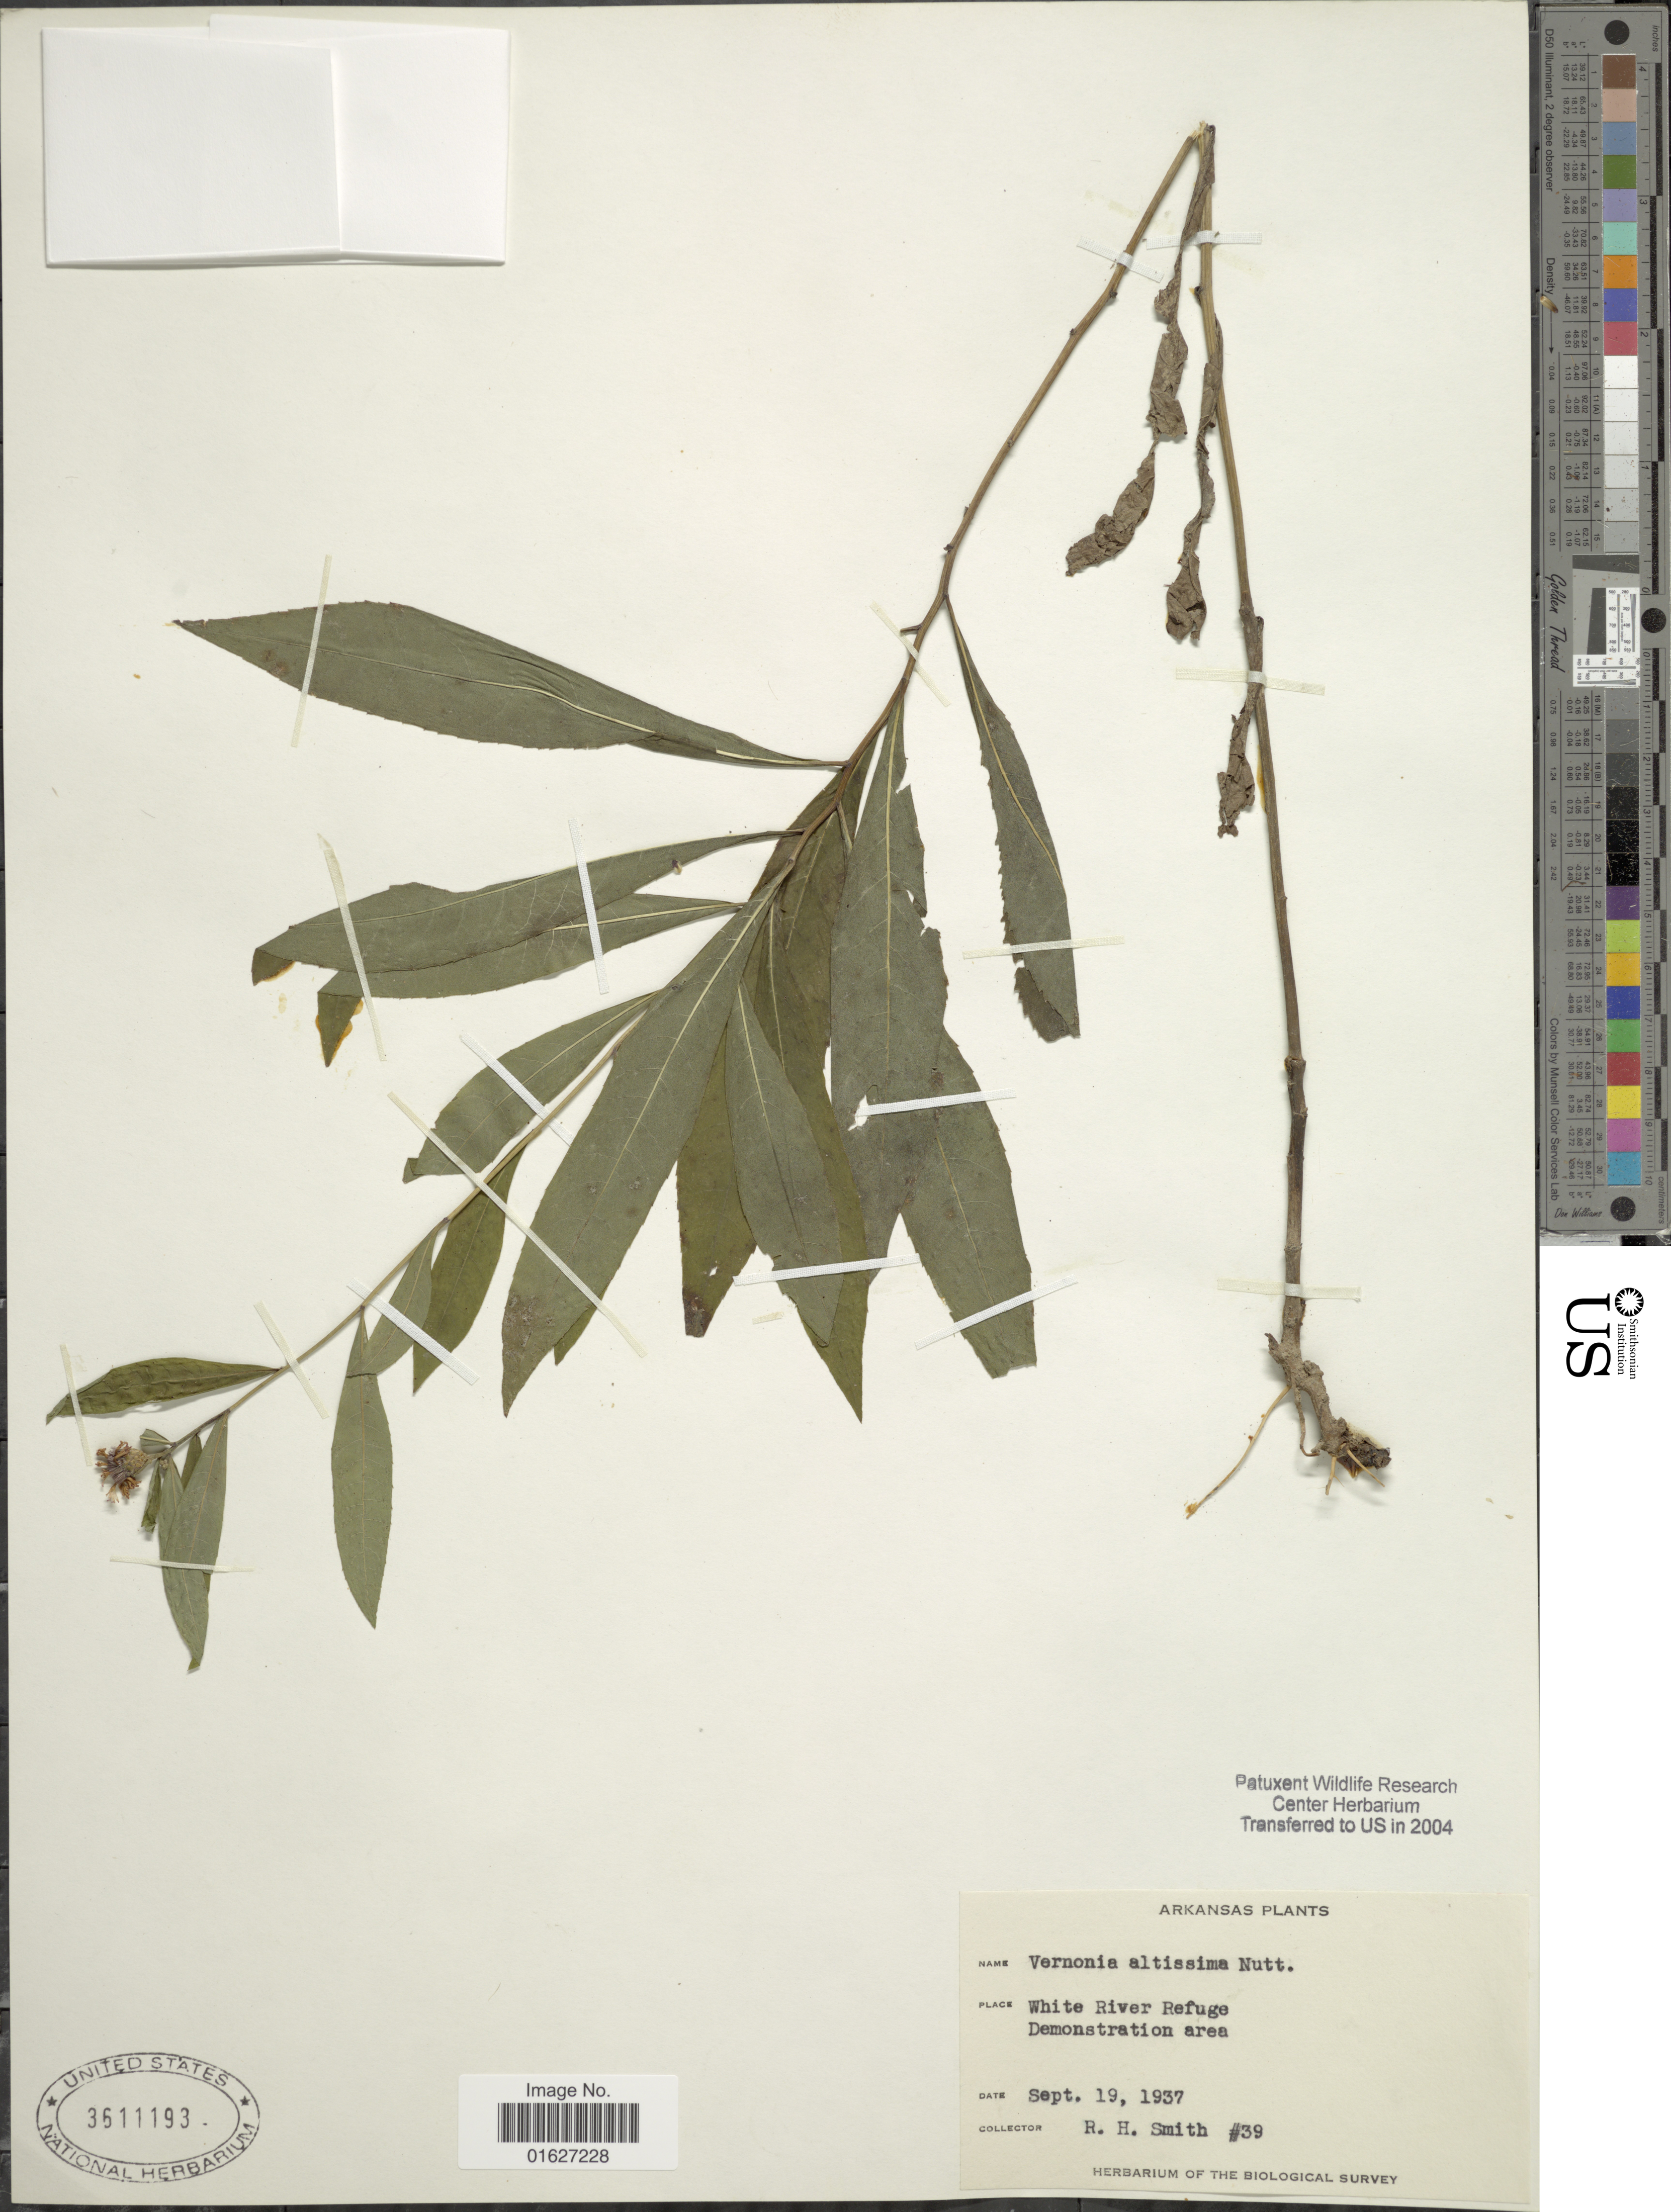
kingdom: Plantae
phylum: Tracheophyta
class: Magnoliopsida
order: Asterales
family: Asteraceae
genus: Vernonia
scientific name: Vernonia gigantea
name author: (Walter) Trel.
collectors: R. H. Smith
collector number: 39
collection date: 1937-09-19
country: United States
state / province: Arkansas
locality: Arkansas. White River Refuge. Demonstration area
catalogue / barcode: US 3611193